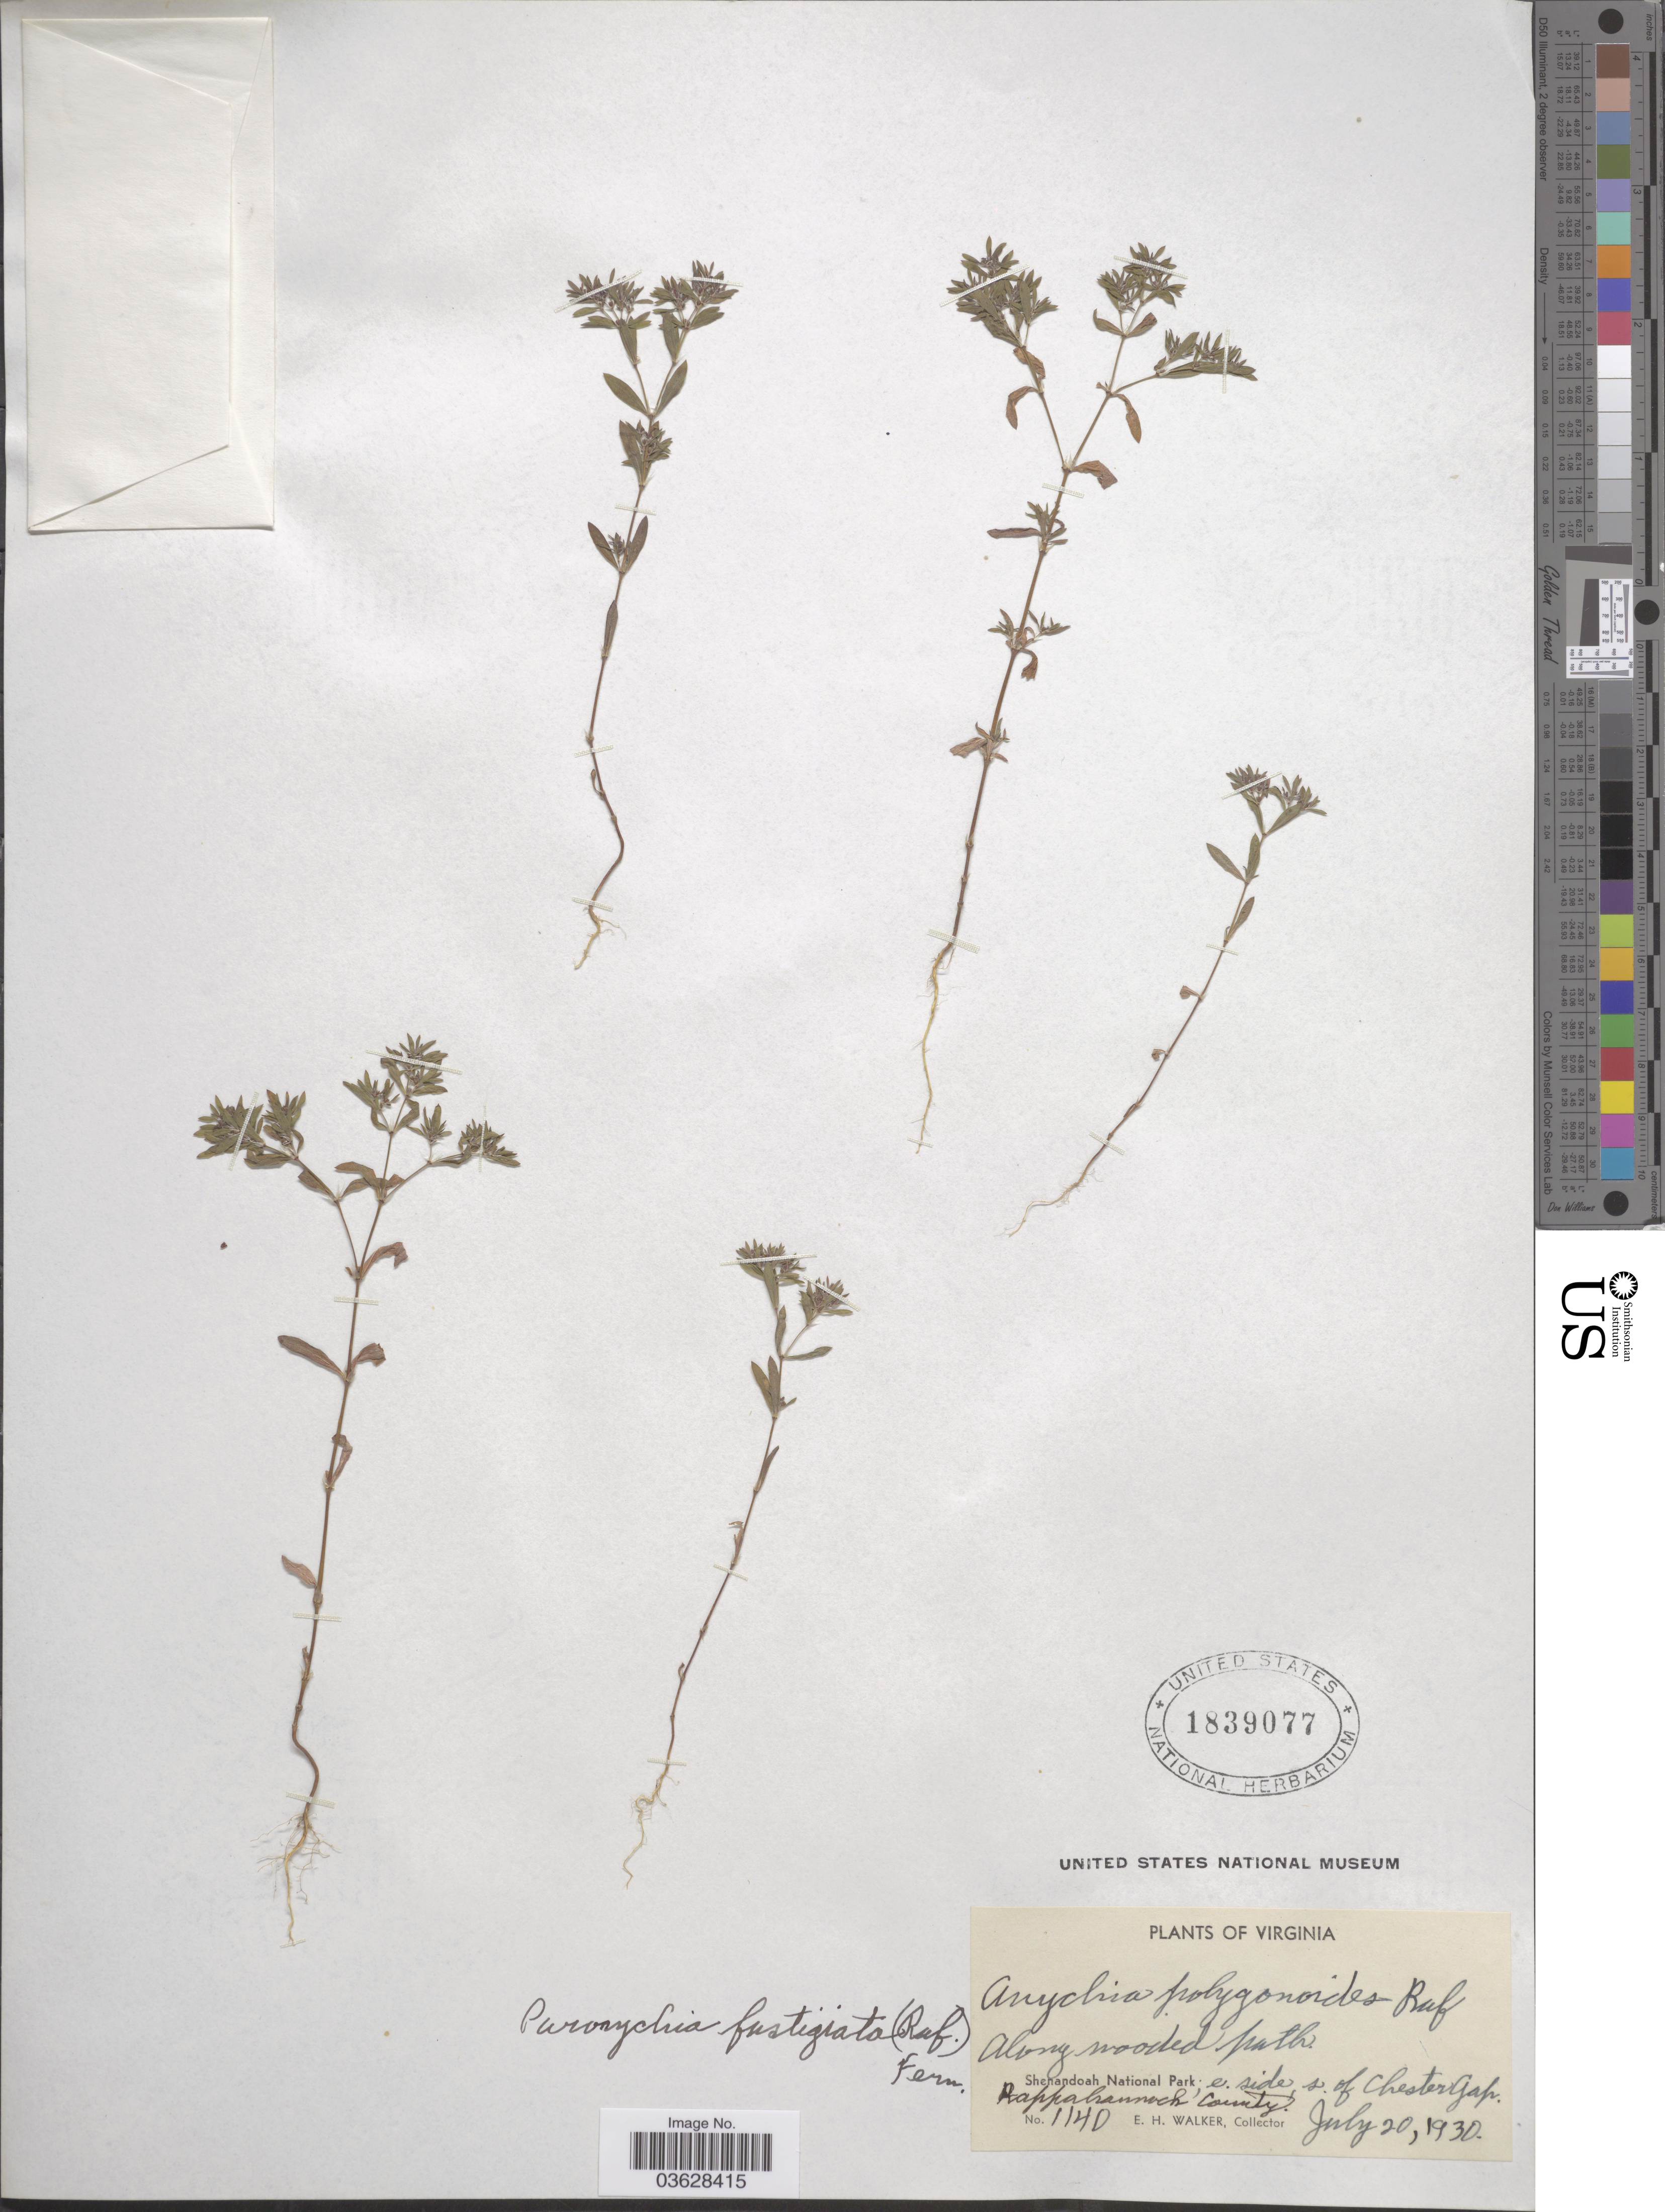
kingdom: Plantae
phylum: Tracheophyta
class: Magnoliopsida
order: Caryophyllales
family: Caryophyllaceae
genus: Paronychia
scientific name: Paronychia fastigiata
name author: (Raf.) Fernald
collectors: E. H. Walker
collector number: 1140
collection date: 1930-07-20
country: United States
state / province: Virginia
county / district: Rappahannock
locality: Along wooded path. Shenandoah National Park; E side, S of Chester Gap.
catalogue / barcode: US 1839077